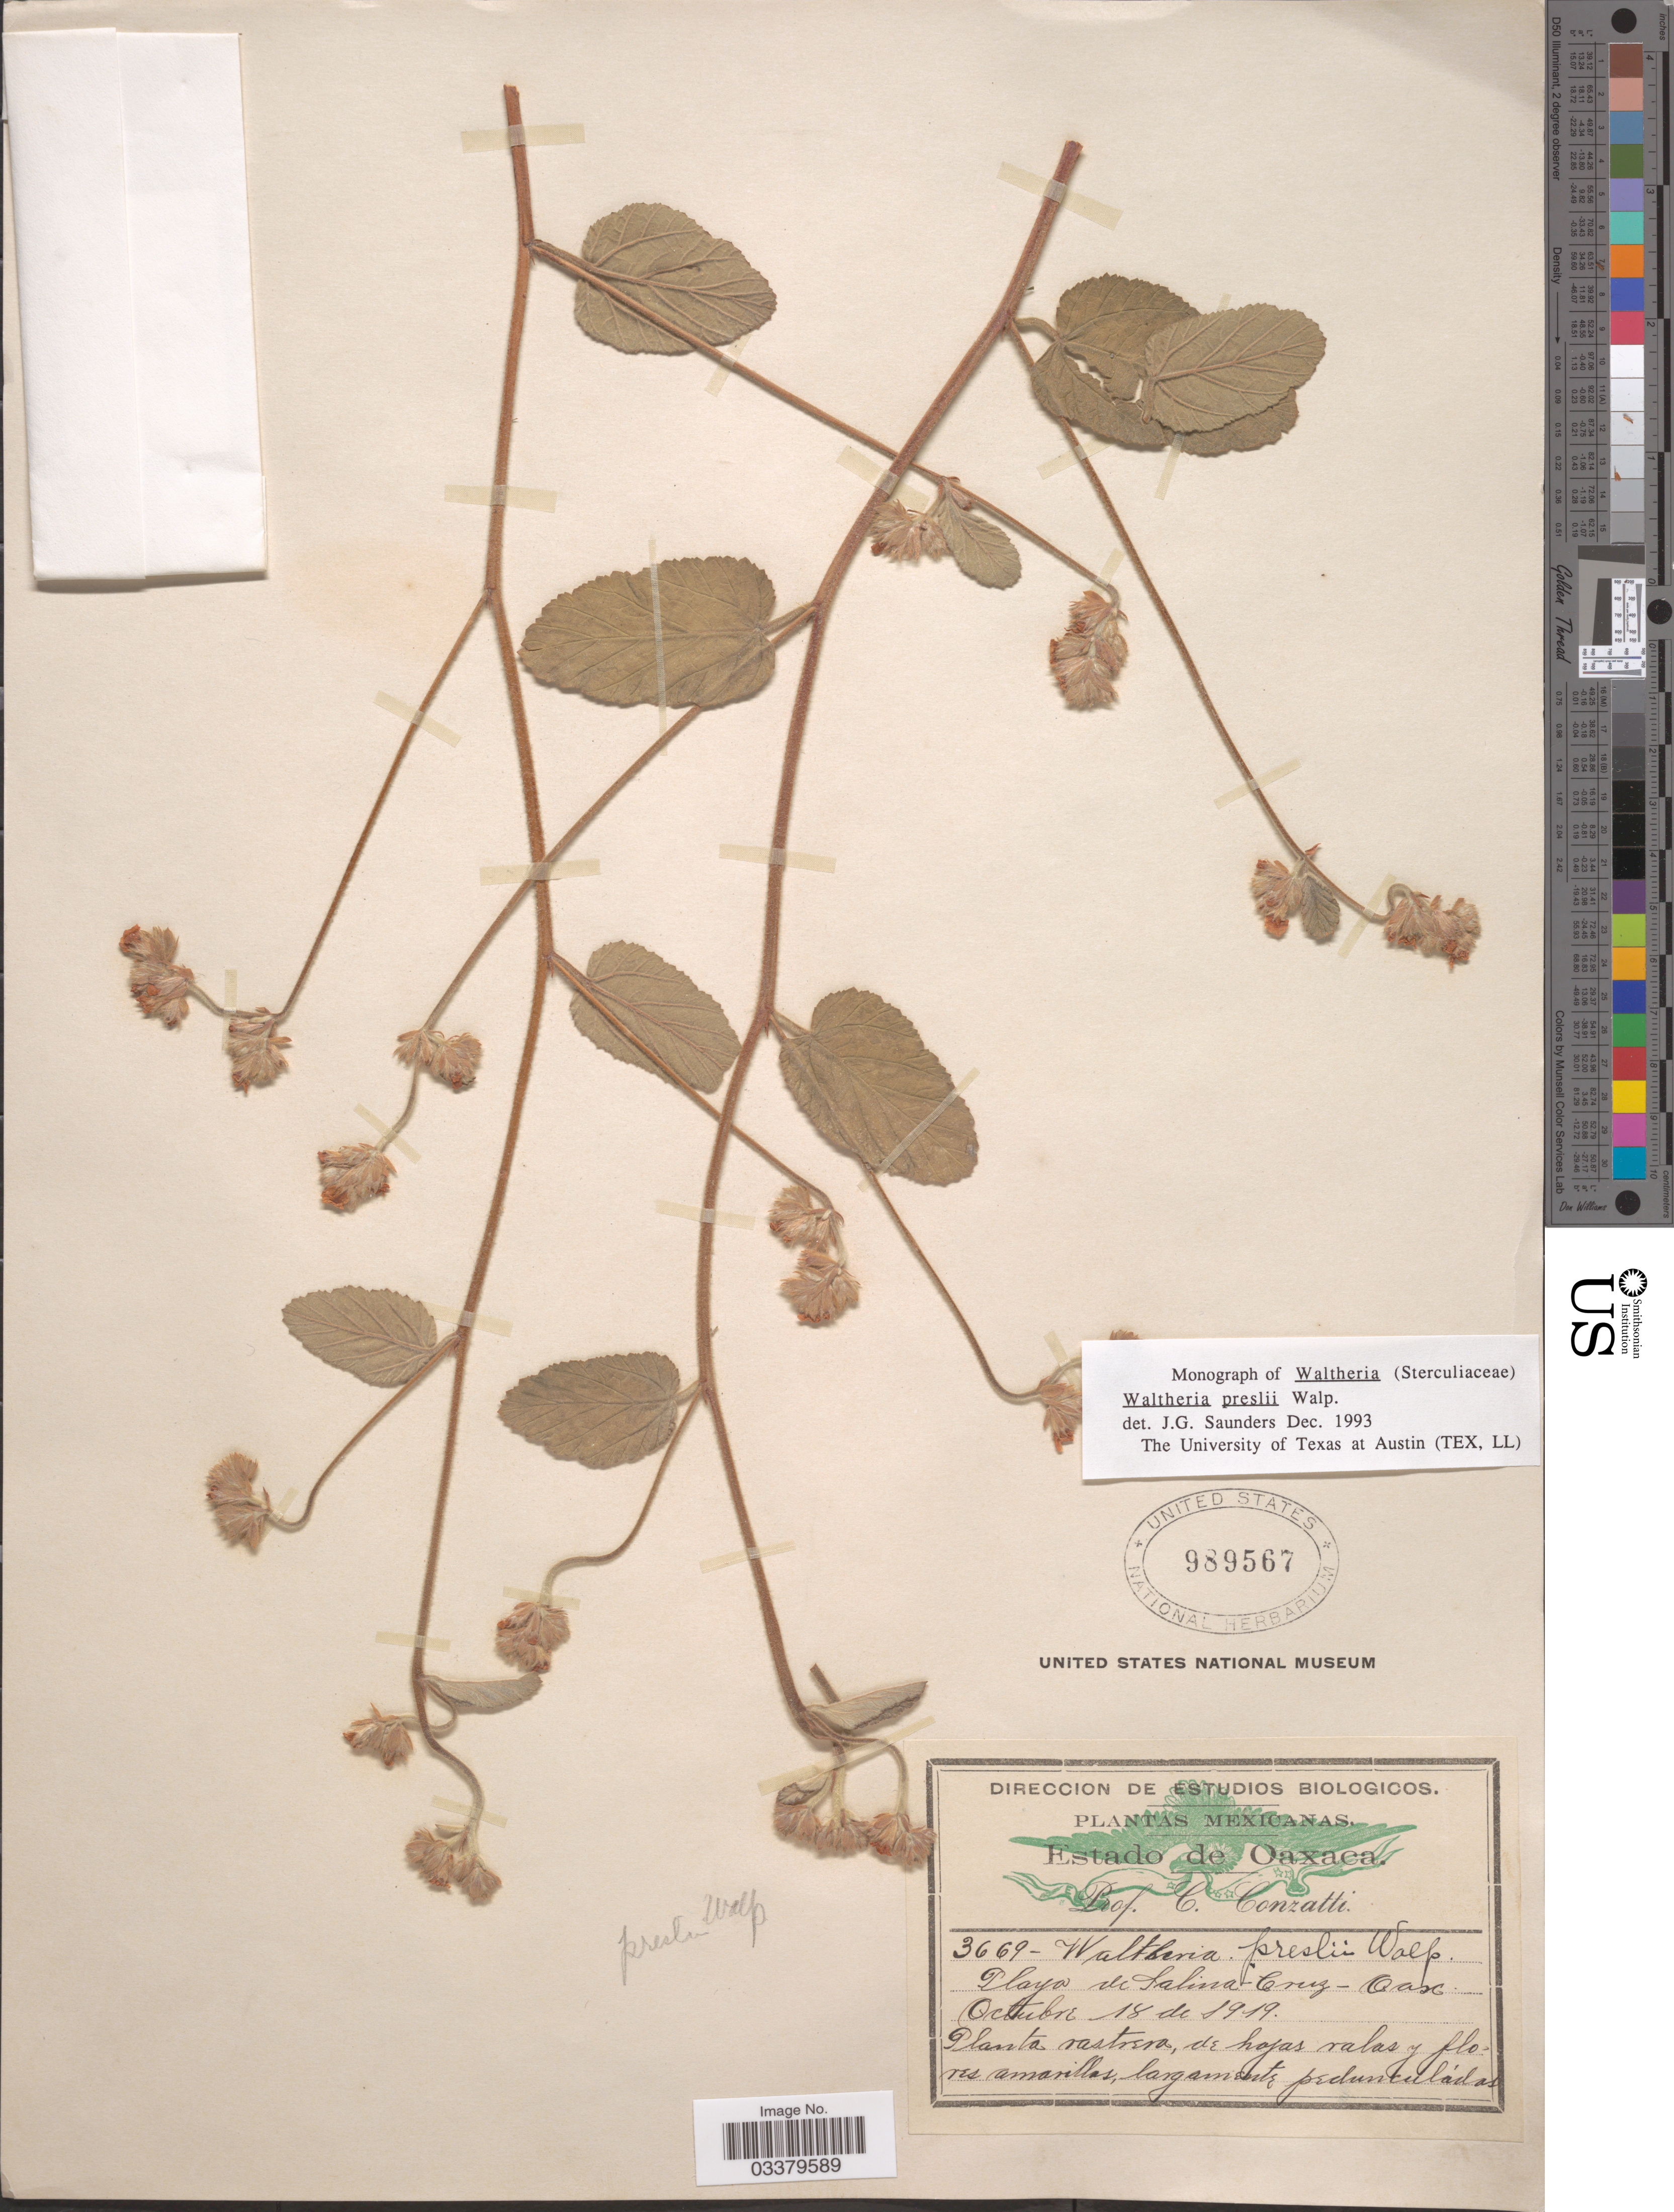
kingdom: Plantae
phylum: Tracheophyta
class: Magnoliopsida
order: Malvales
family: Malvaceae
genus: Waltheria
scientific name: Waltheria preslii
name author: Walp.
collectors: C. Conzatti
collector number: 3669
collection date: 1919-10-18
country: Mexico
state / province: Oaxaca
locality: Playa de Salina-Cruz-Oax.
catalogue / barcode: US 989567